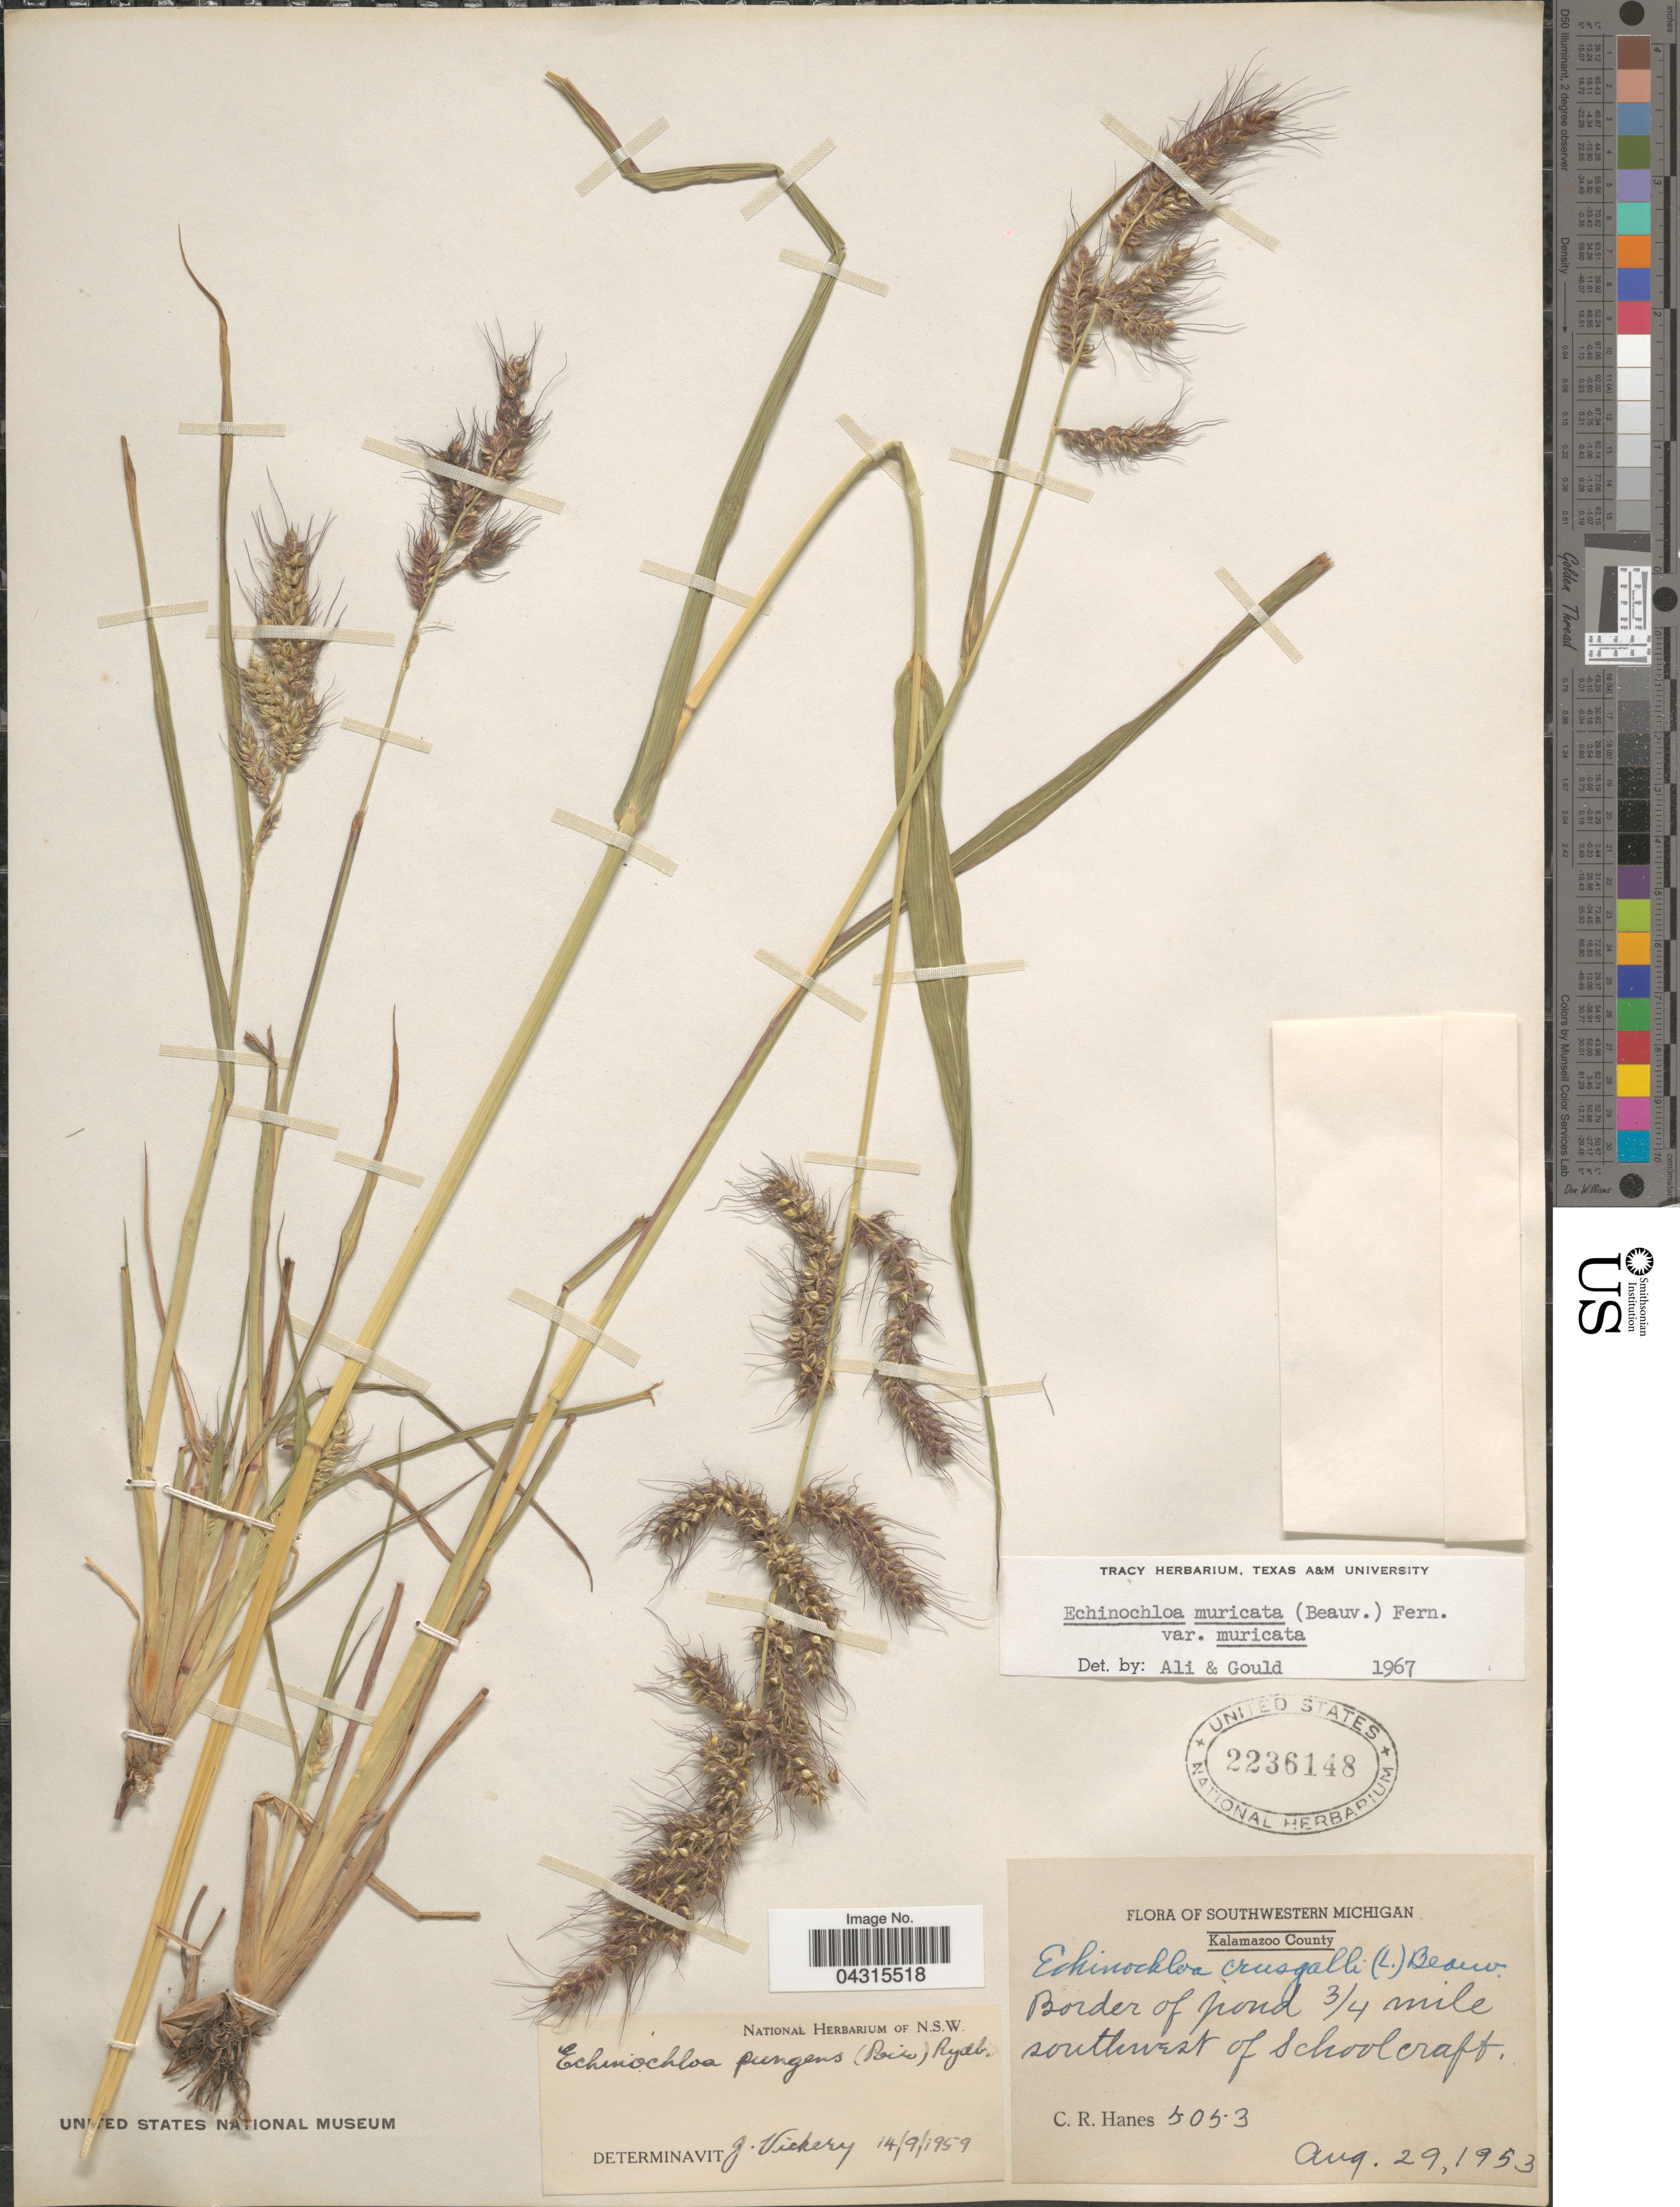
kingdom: Plantae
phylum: Tracheophyta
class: Liliopsida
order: Poales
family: Poaceae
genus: Echinochloa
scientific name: Echinochloa muricata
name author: (P. Beauv.) Fernald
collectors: C. Hanes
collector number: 5053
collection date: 1953-08-29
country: United States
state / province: Michigan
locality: Southwestern Michigan. Kalamazoo County. Border of pond 3/4 mile southwest of Schoolcraft.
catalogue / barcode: US 2236148